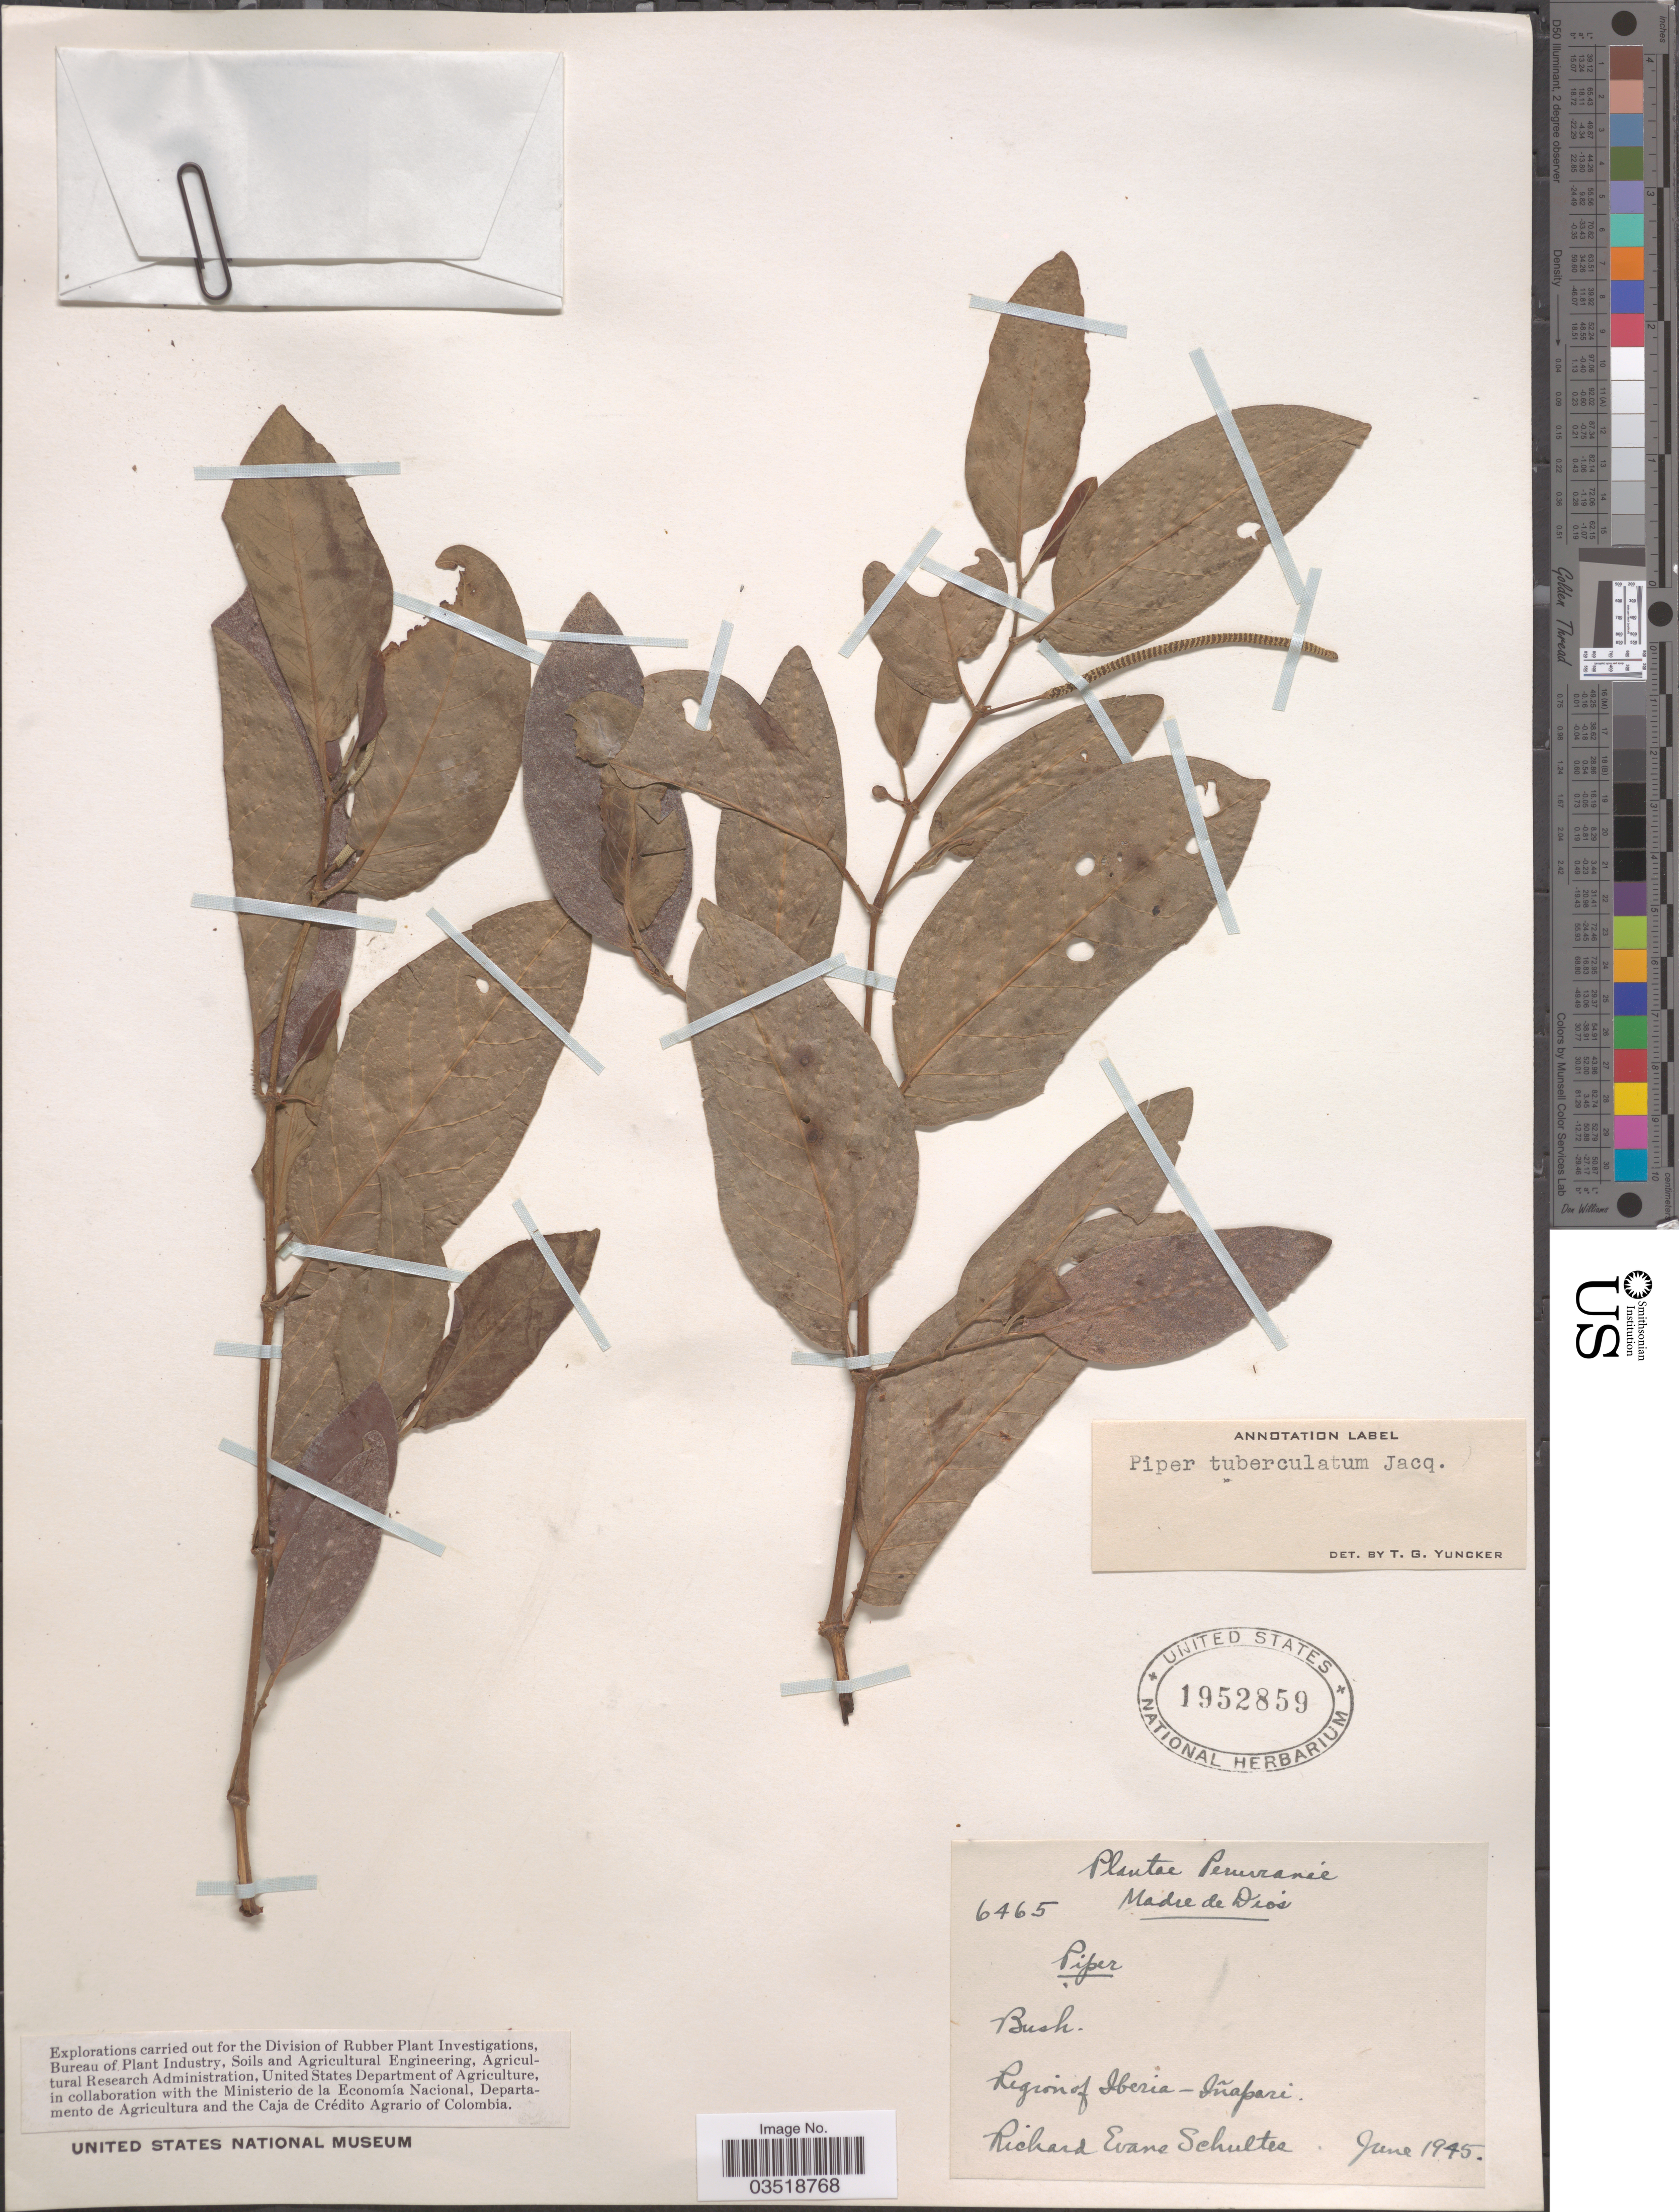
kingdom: Plantae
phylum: Tracheophyta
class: Magnoliopsida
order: Piperales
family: Piperaceae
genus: Piper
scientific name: Piper tuberculatum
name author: Jacq.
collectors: R. E. Schultes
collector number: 6465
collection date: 1945-06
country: Peru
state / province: Madre de Dios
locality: Region of Iberia-Iñapari.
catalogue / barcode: US 1952859